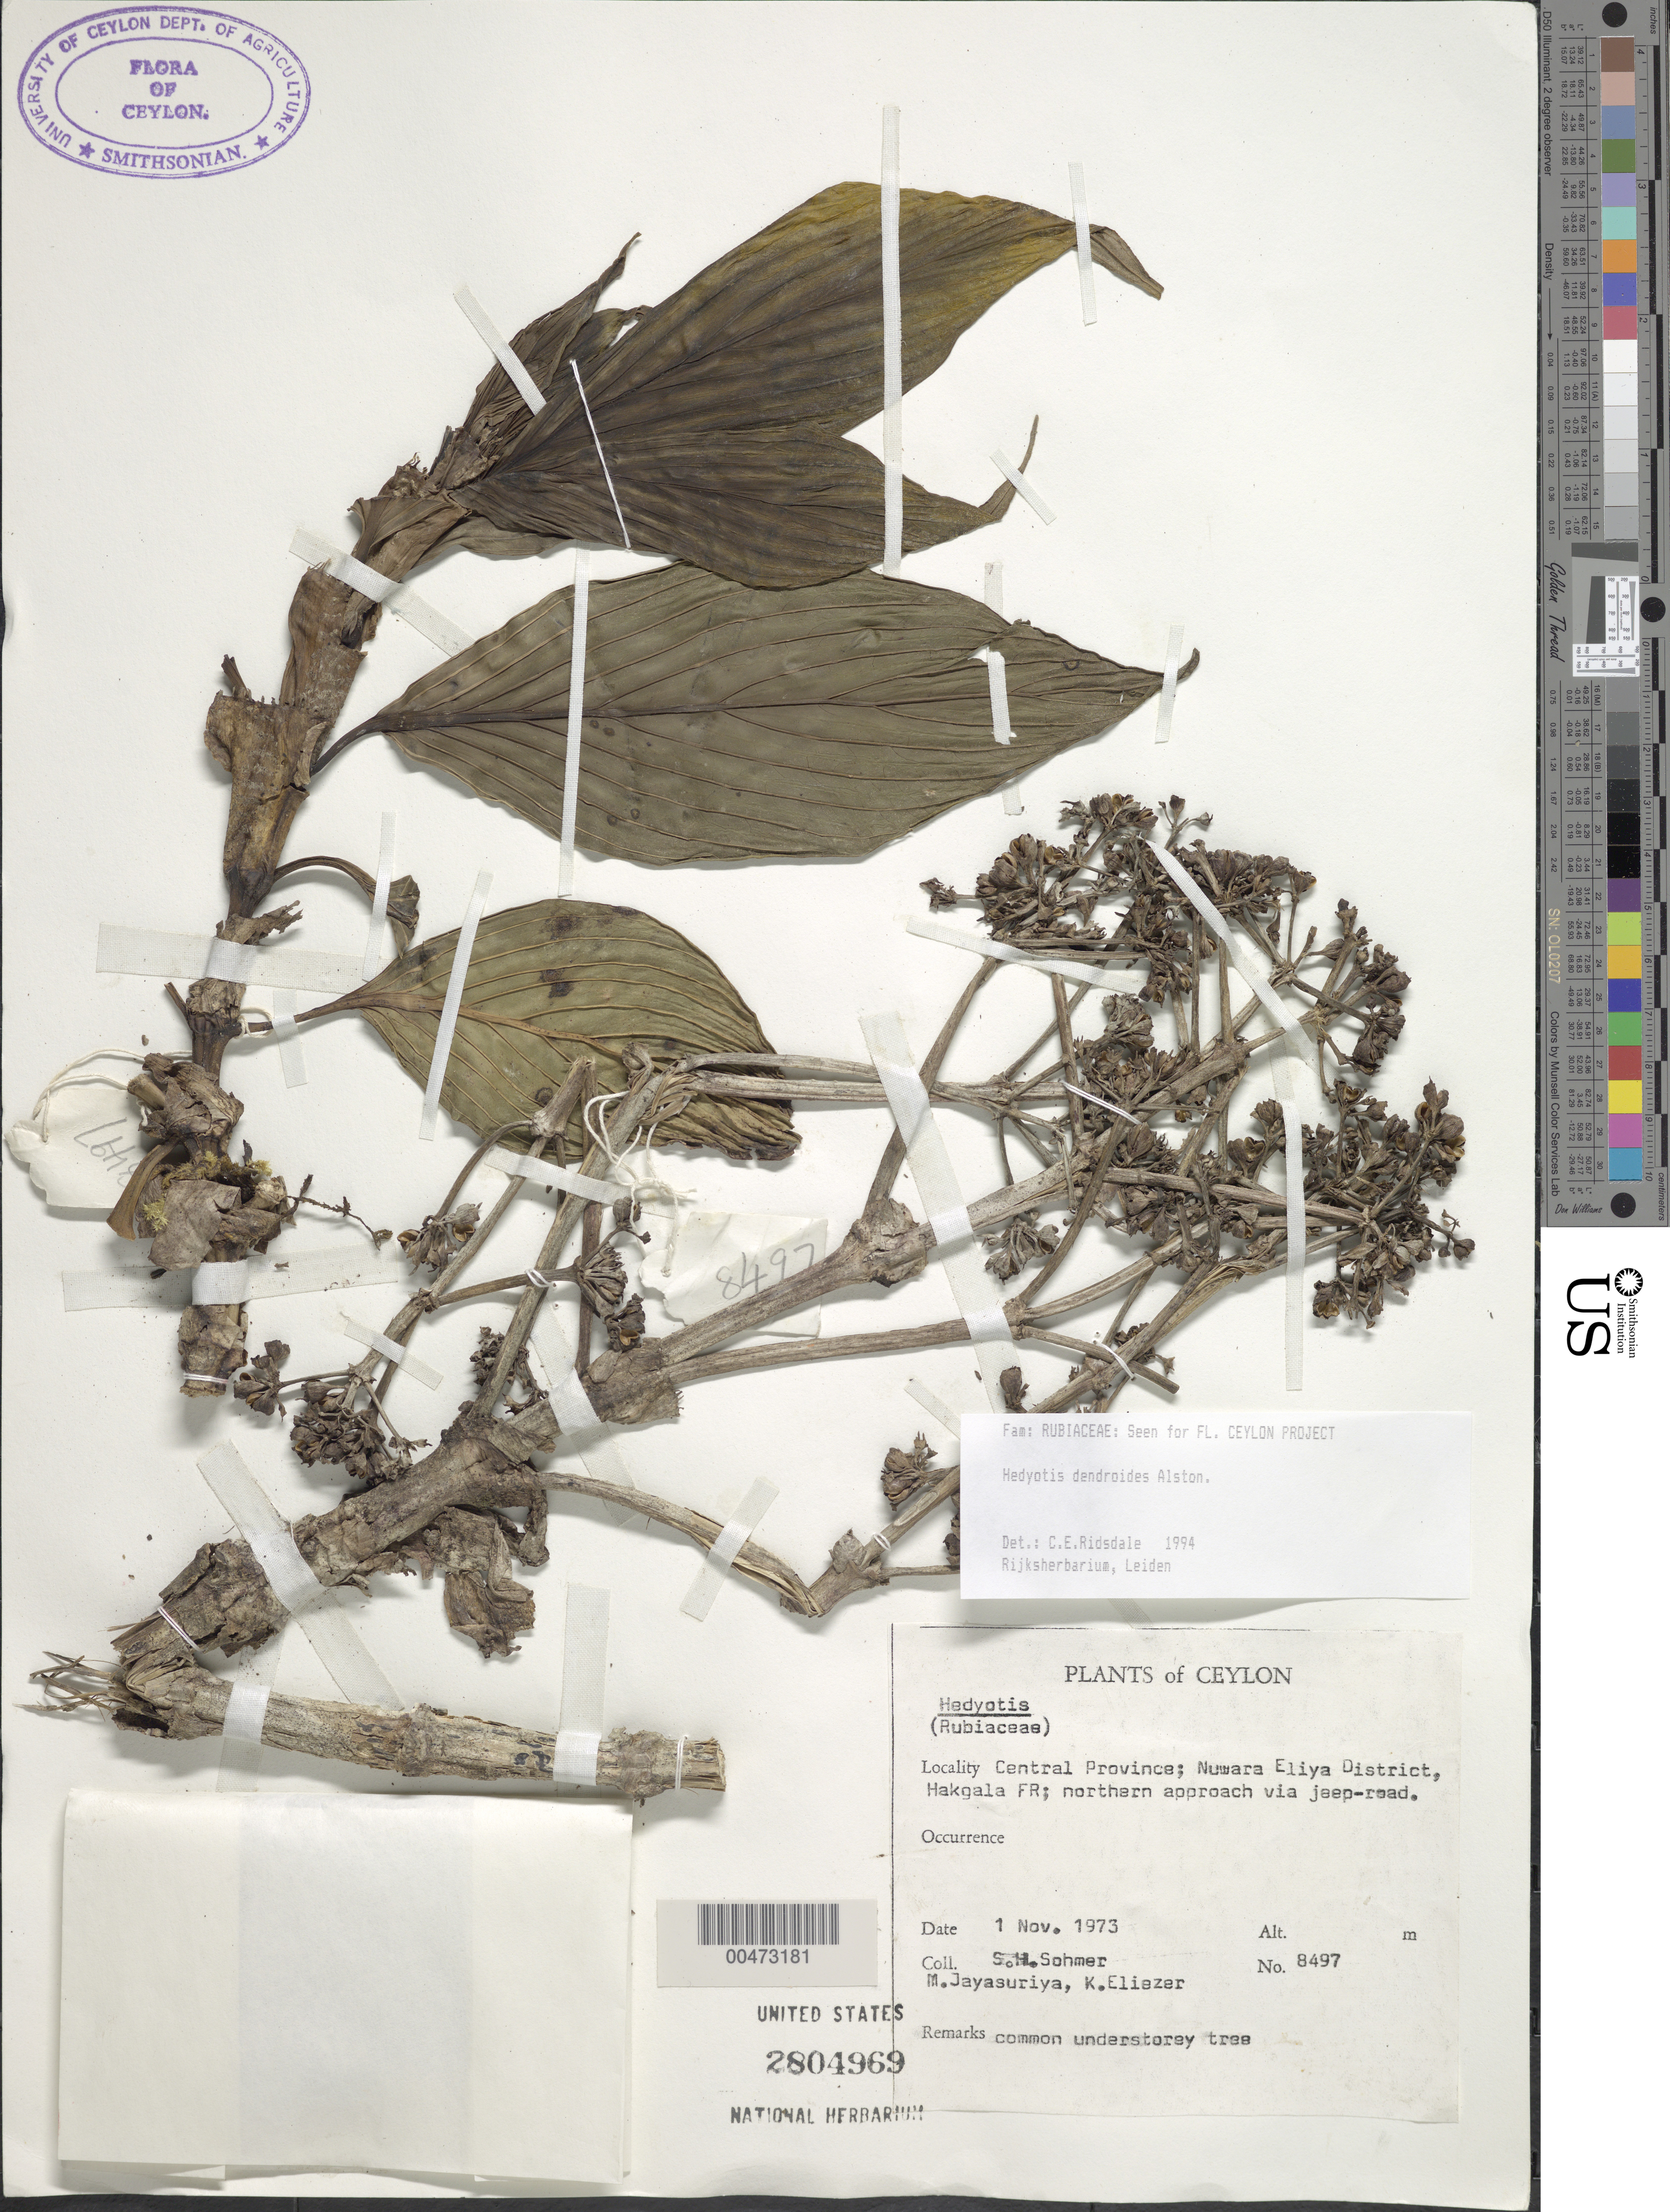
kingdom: Plantae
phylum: Tracheophyta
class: Magnoliopsida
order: Gentianales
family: Rubiaceae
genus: Hedyotis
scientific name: Hedyotis dendroides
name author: Alston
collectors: S. H. Sohmer, A. H. Jayasuriya & K. Eliezer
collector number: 8497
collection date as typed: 01 Nov 1973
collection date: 1973-11-01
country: Sri Lanka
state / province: Central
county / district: Nuwara Eliya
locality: Hakgala FR, N approach via jeep-rd.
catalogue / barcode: US 2804969